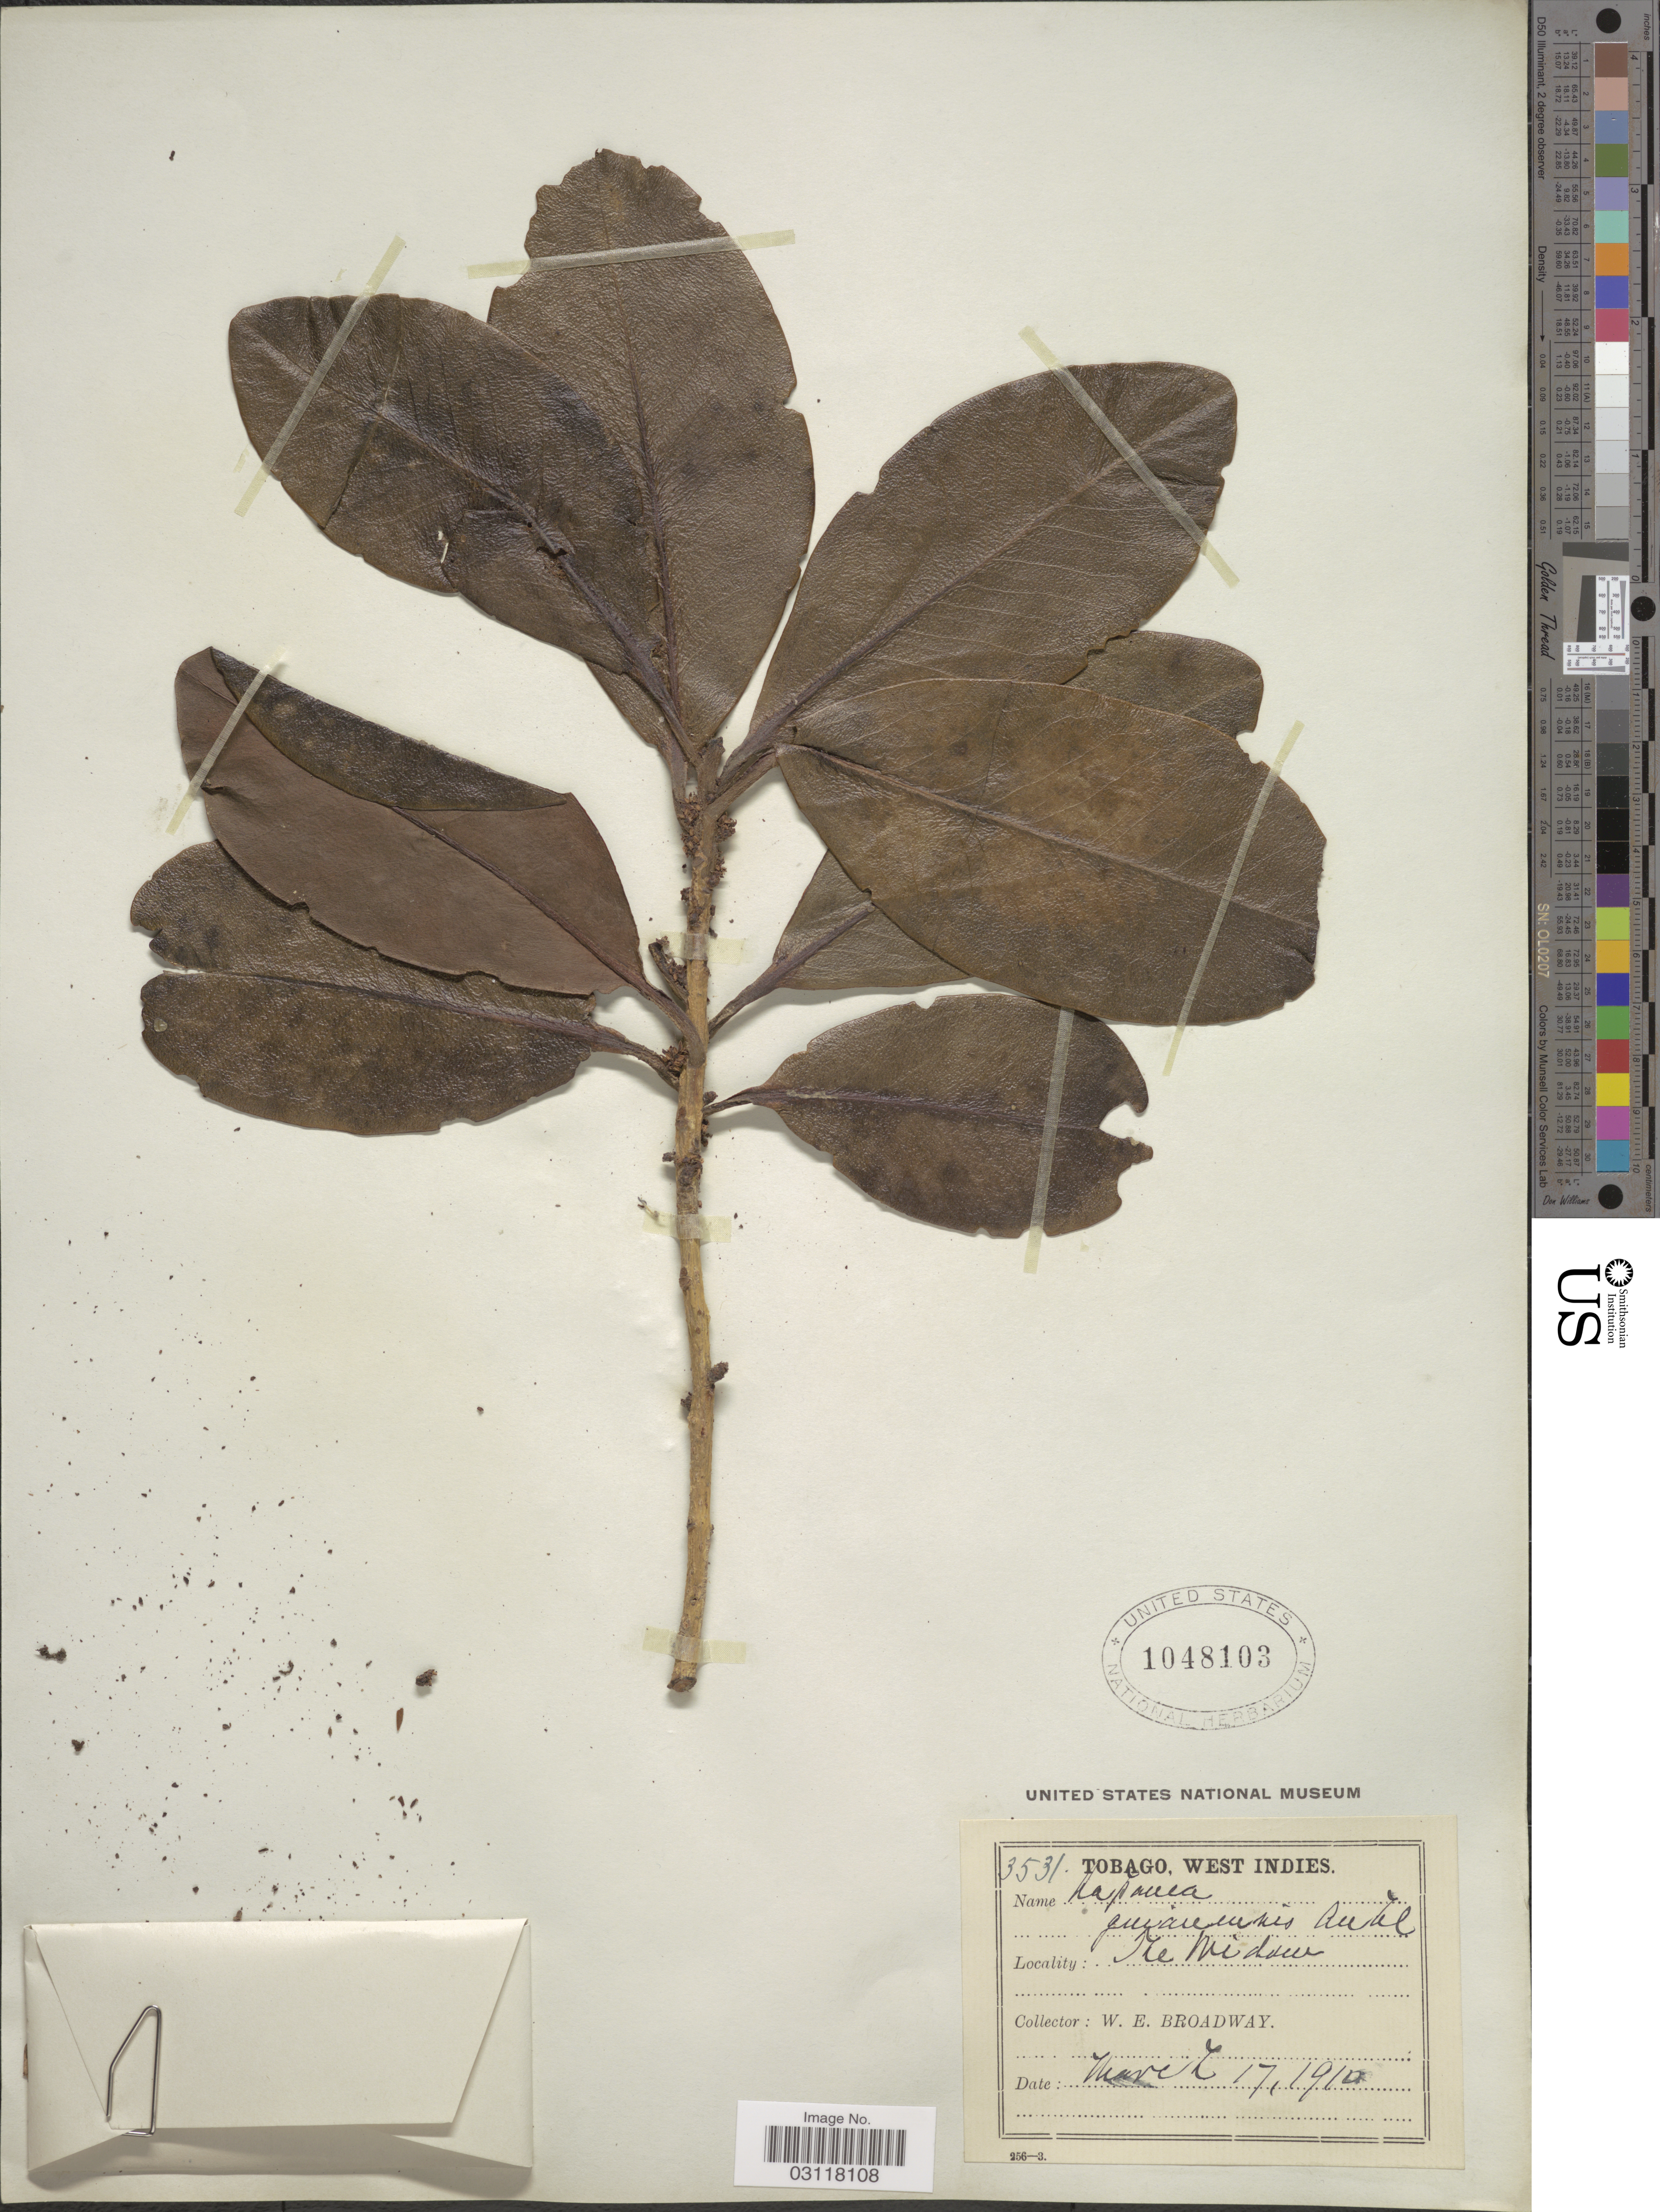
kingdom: Plantae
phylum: Tracheophyta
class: Magnoliopsida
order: Ericales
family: Primulaceae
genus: Rapanea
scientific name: Rapanea guianensis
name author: Aubl.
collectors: W. E. Broadway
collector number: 3531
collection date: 1910-03-17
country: Trinidad and Tobago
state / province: Tobago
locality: West Indies, The Widow.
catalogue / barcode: US 1048103